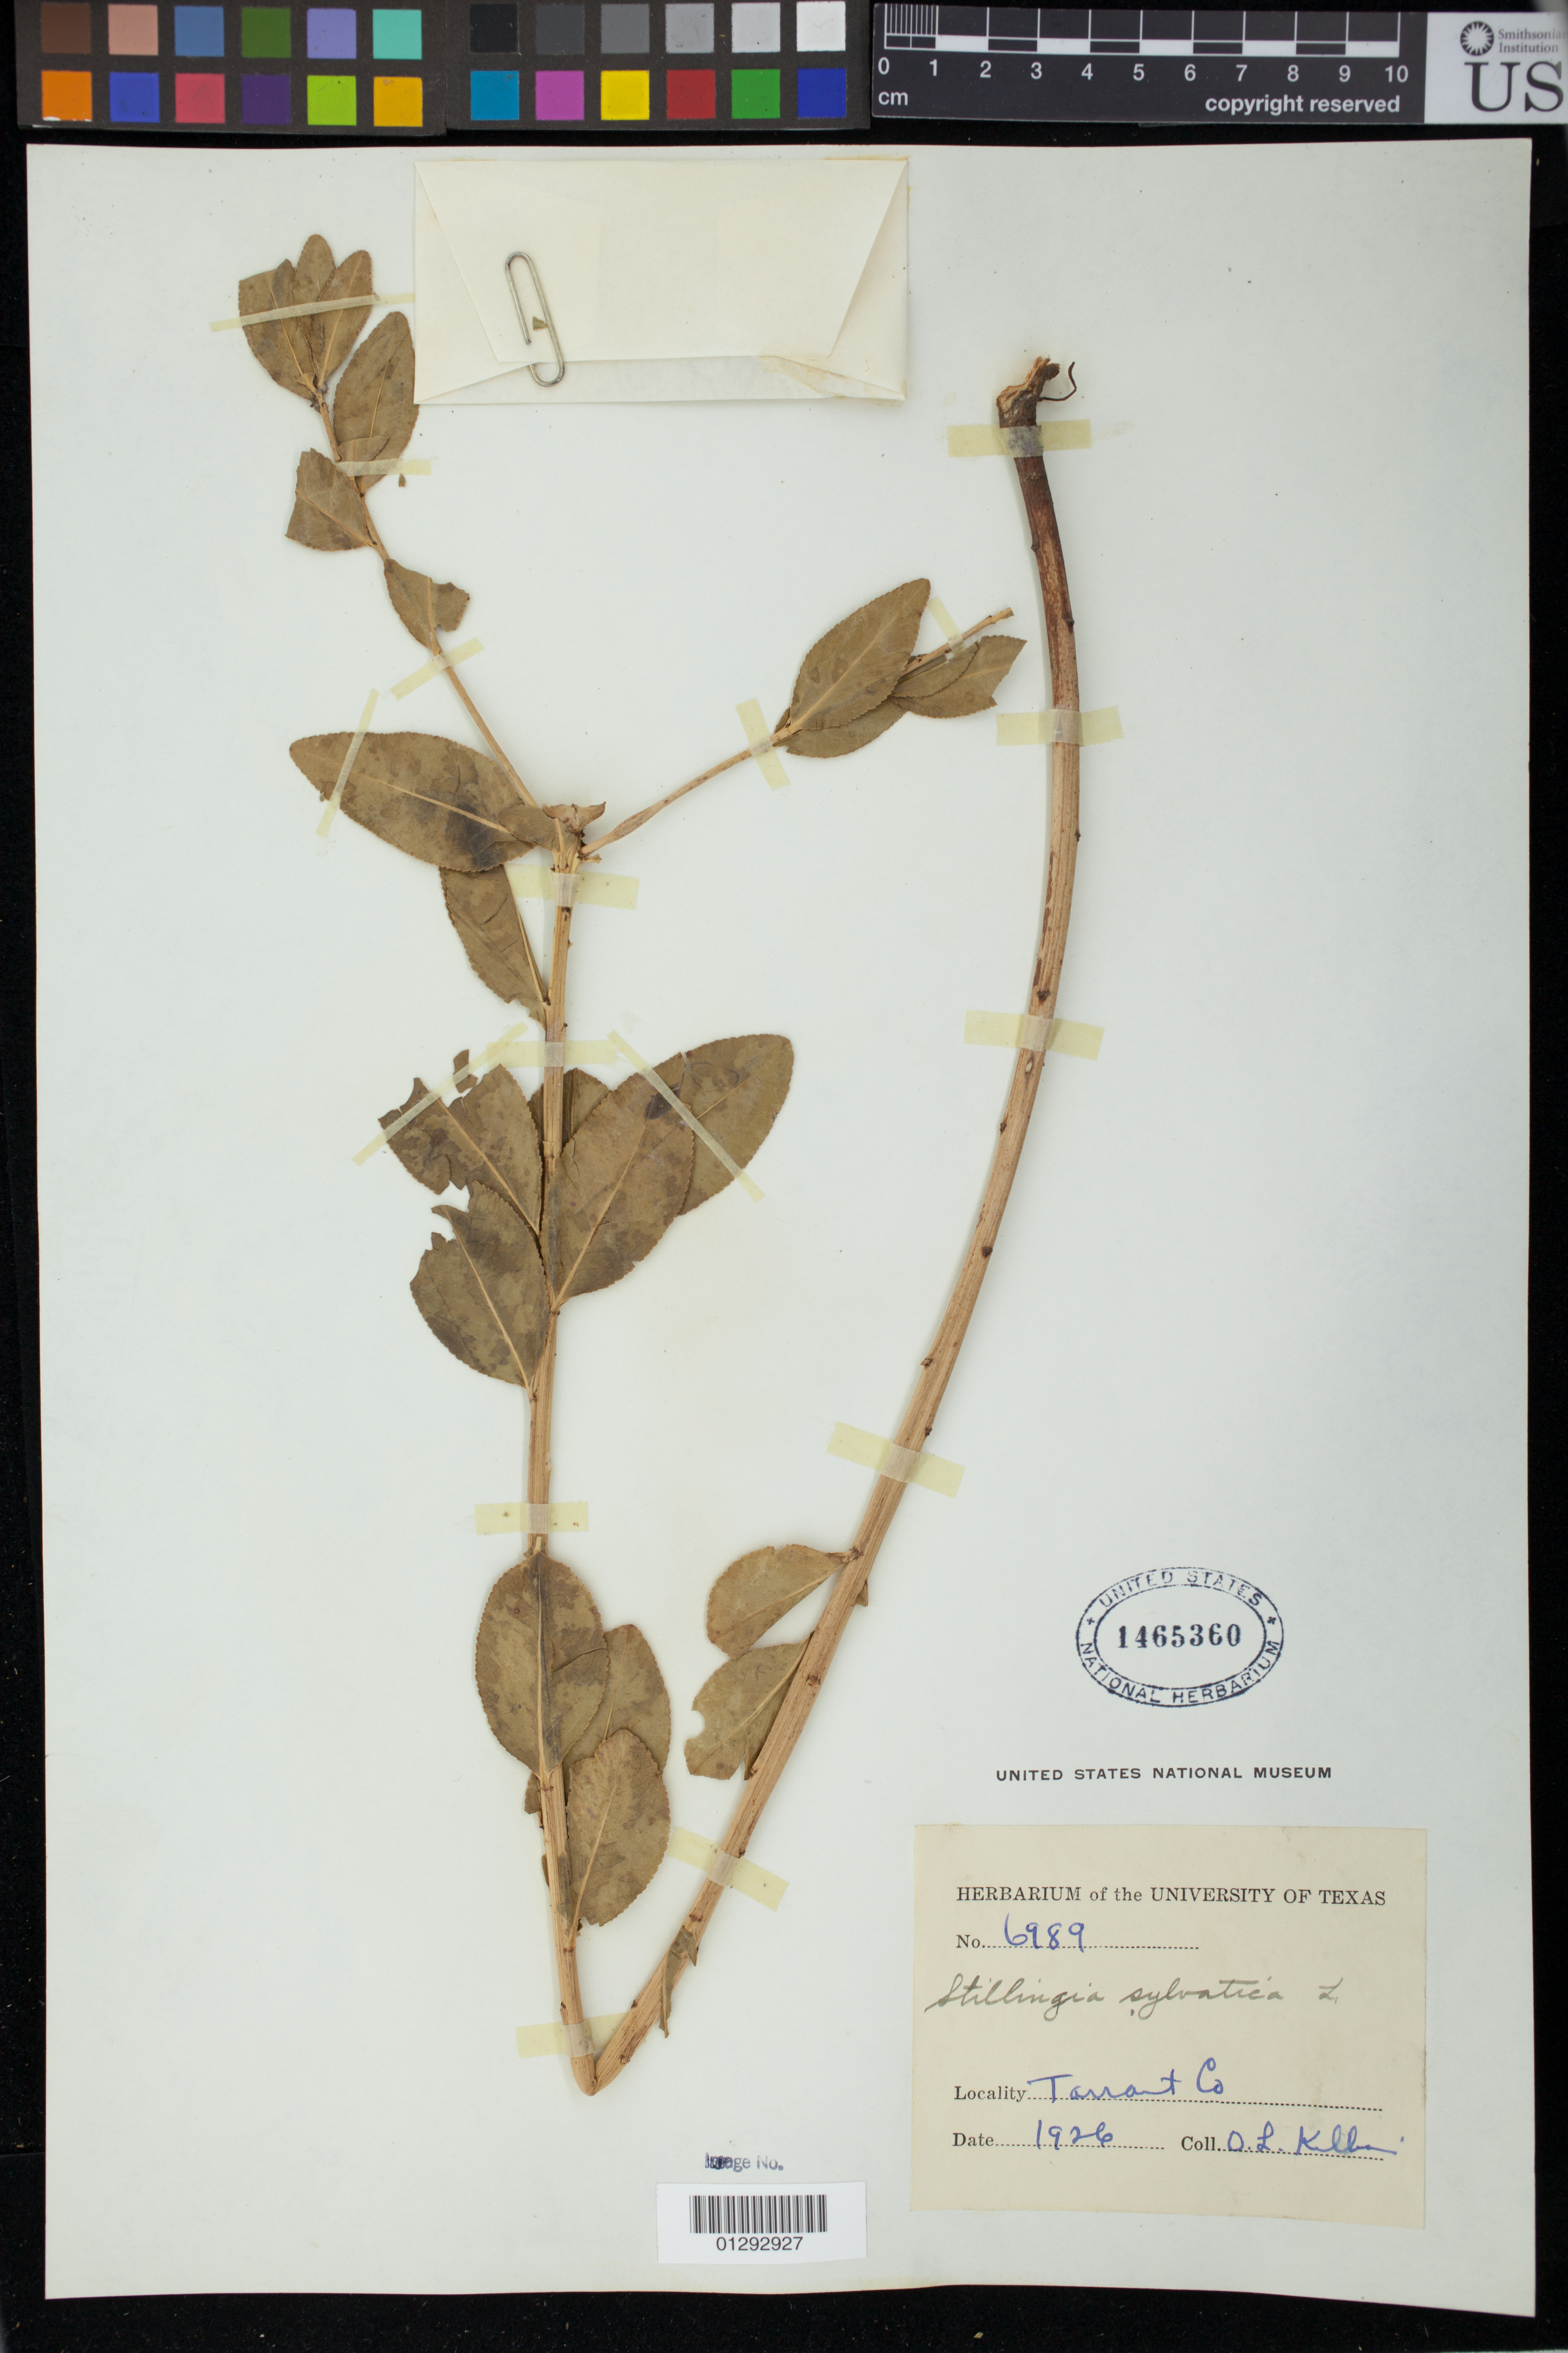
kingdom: Plantae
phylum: Tracheophyta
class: Magnoliopsida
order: Malpighiales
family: Euphorbiaceae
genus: Stillingia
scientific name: Stillingia sylvatica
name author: L.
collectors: O. Killian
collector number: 6989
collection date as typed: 1926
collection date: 1926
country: United States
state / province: Texas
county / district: Tarrant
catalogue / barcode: US 1465360